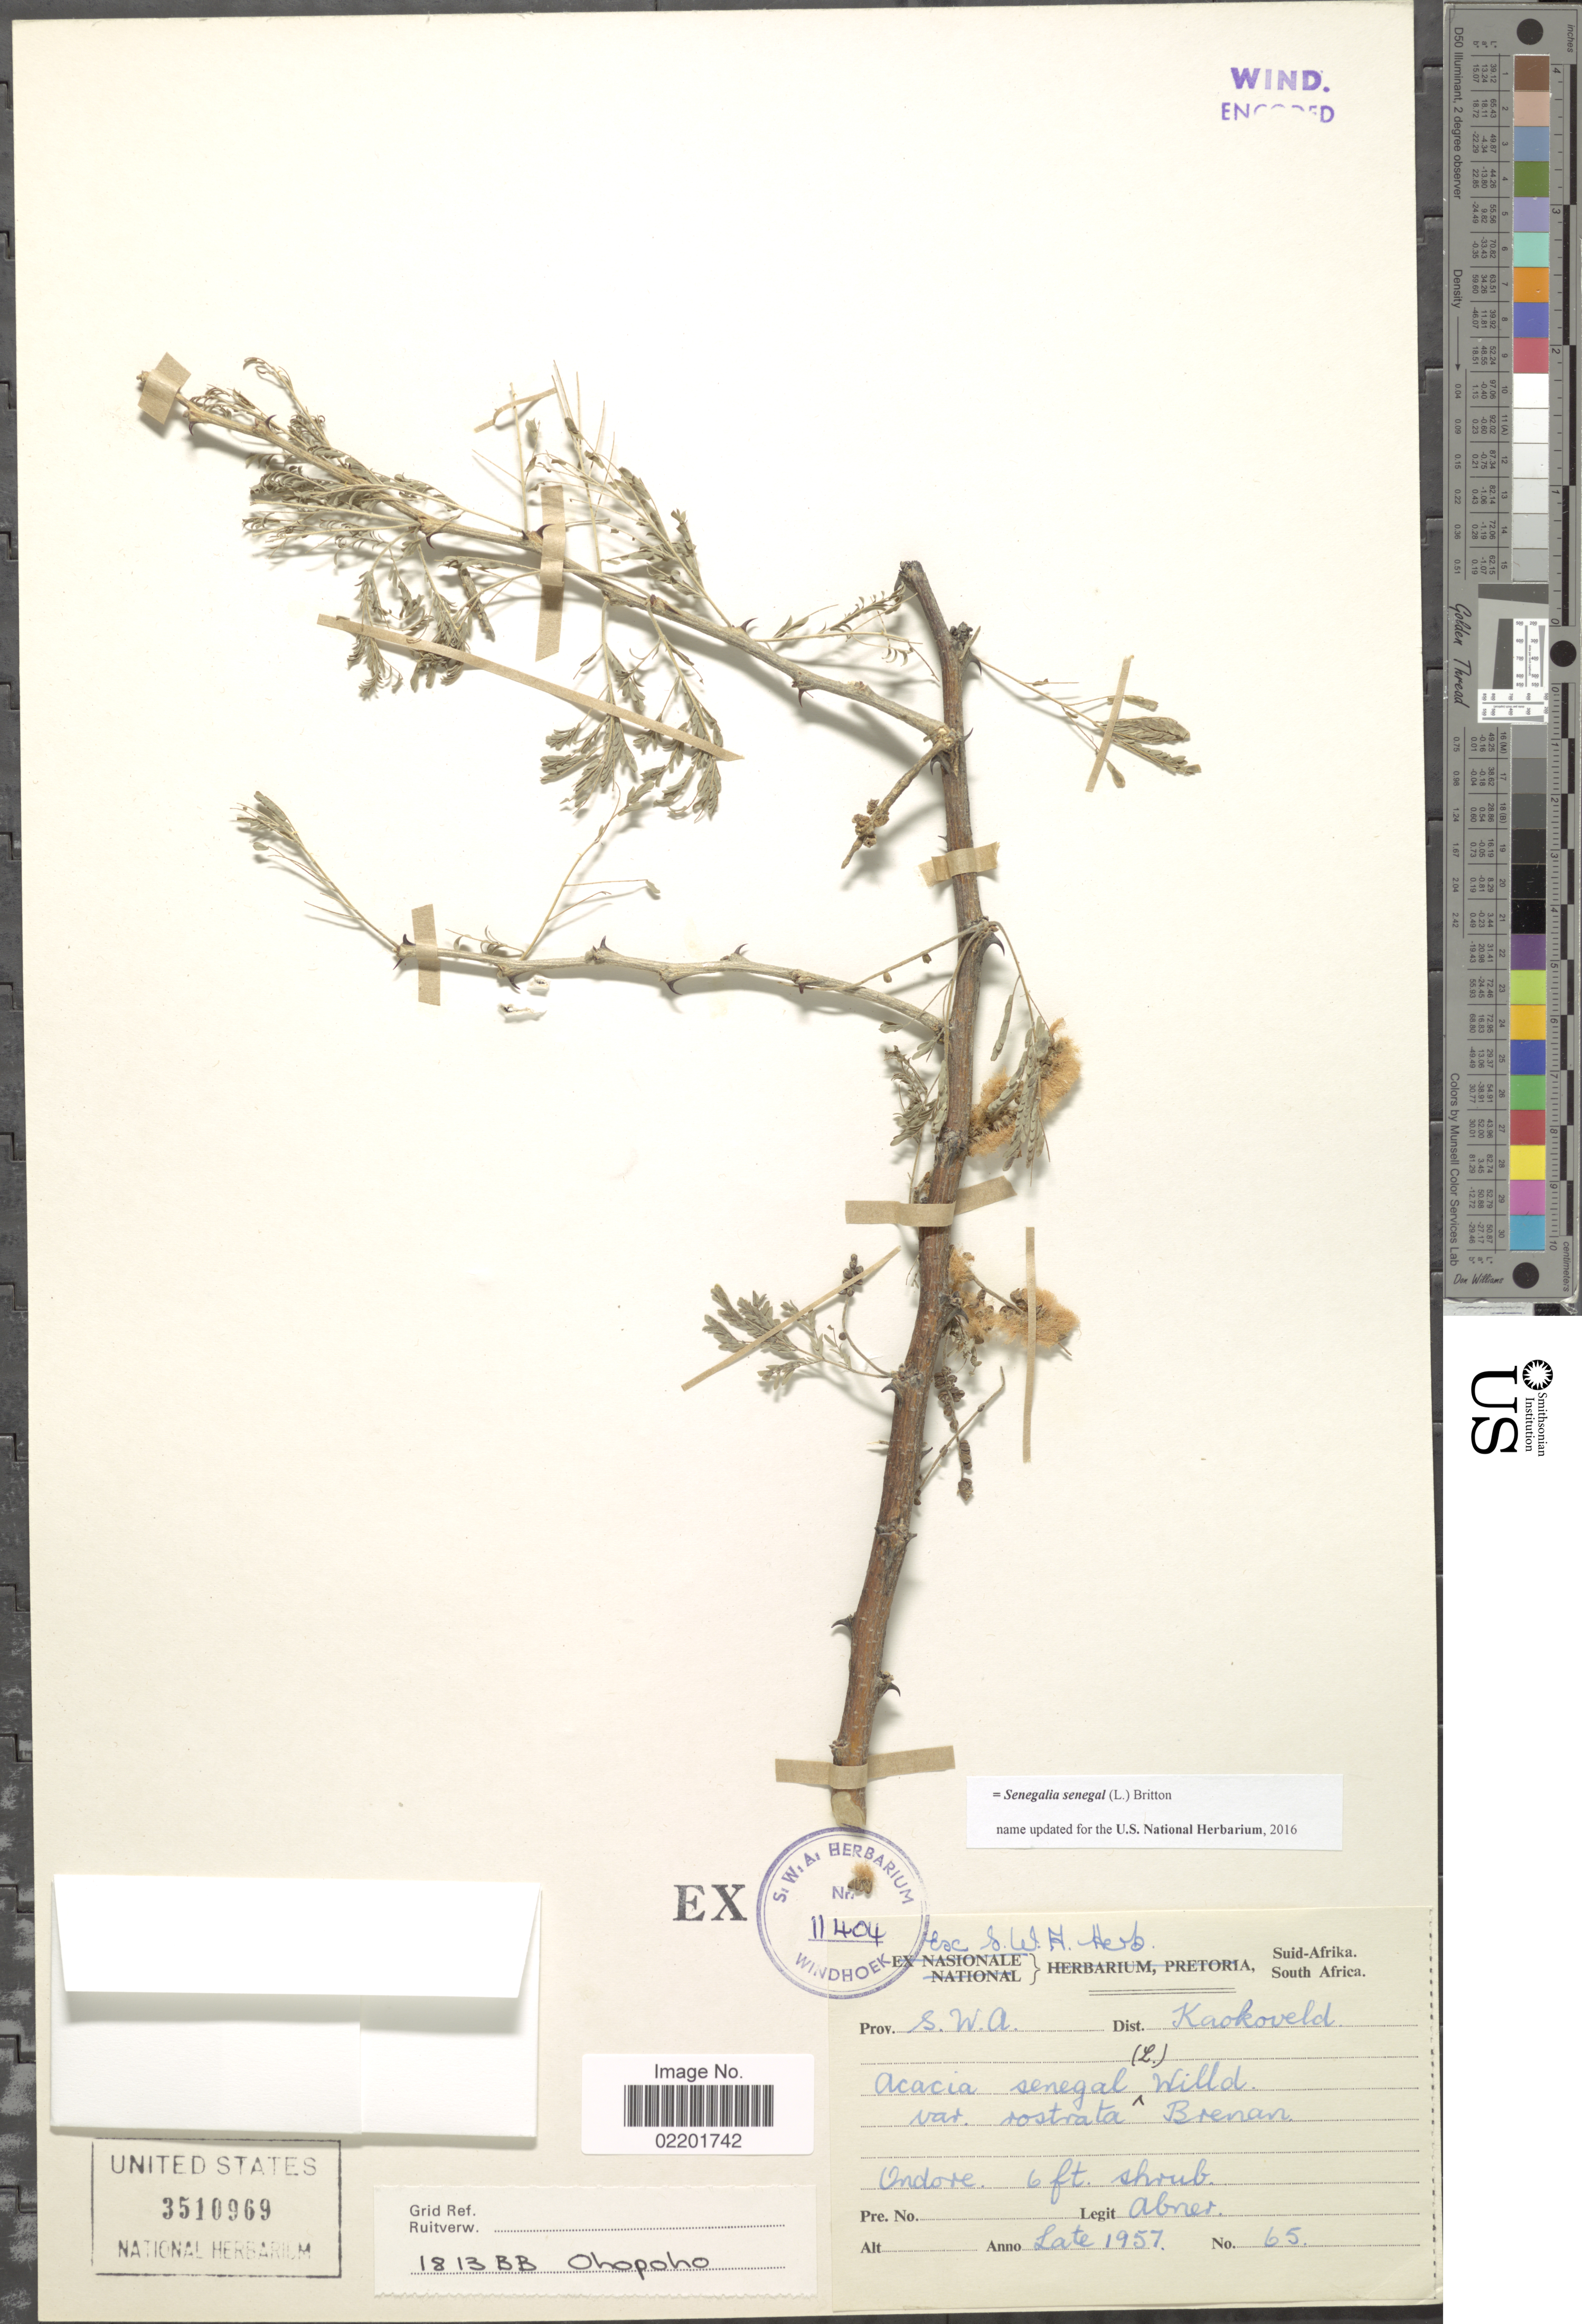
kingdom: Plantae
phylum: Tracheophyta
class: Magnoliopsida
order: Fabales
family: Fabaceae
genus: Senegalia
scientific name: Senegalia senegal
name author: (L.) Britton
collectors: Abner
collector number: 65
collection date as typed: late 157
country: Namibia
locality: S.W.A., Kaokoveld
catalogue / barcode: US 3510969